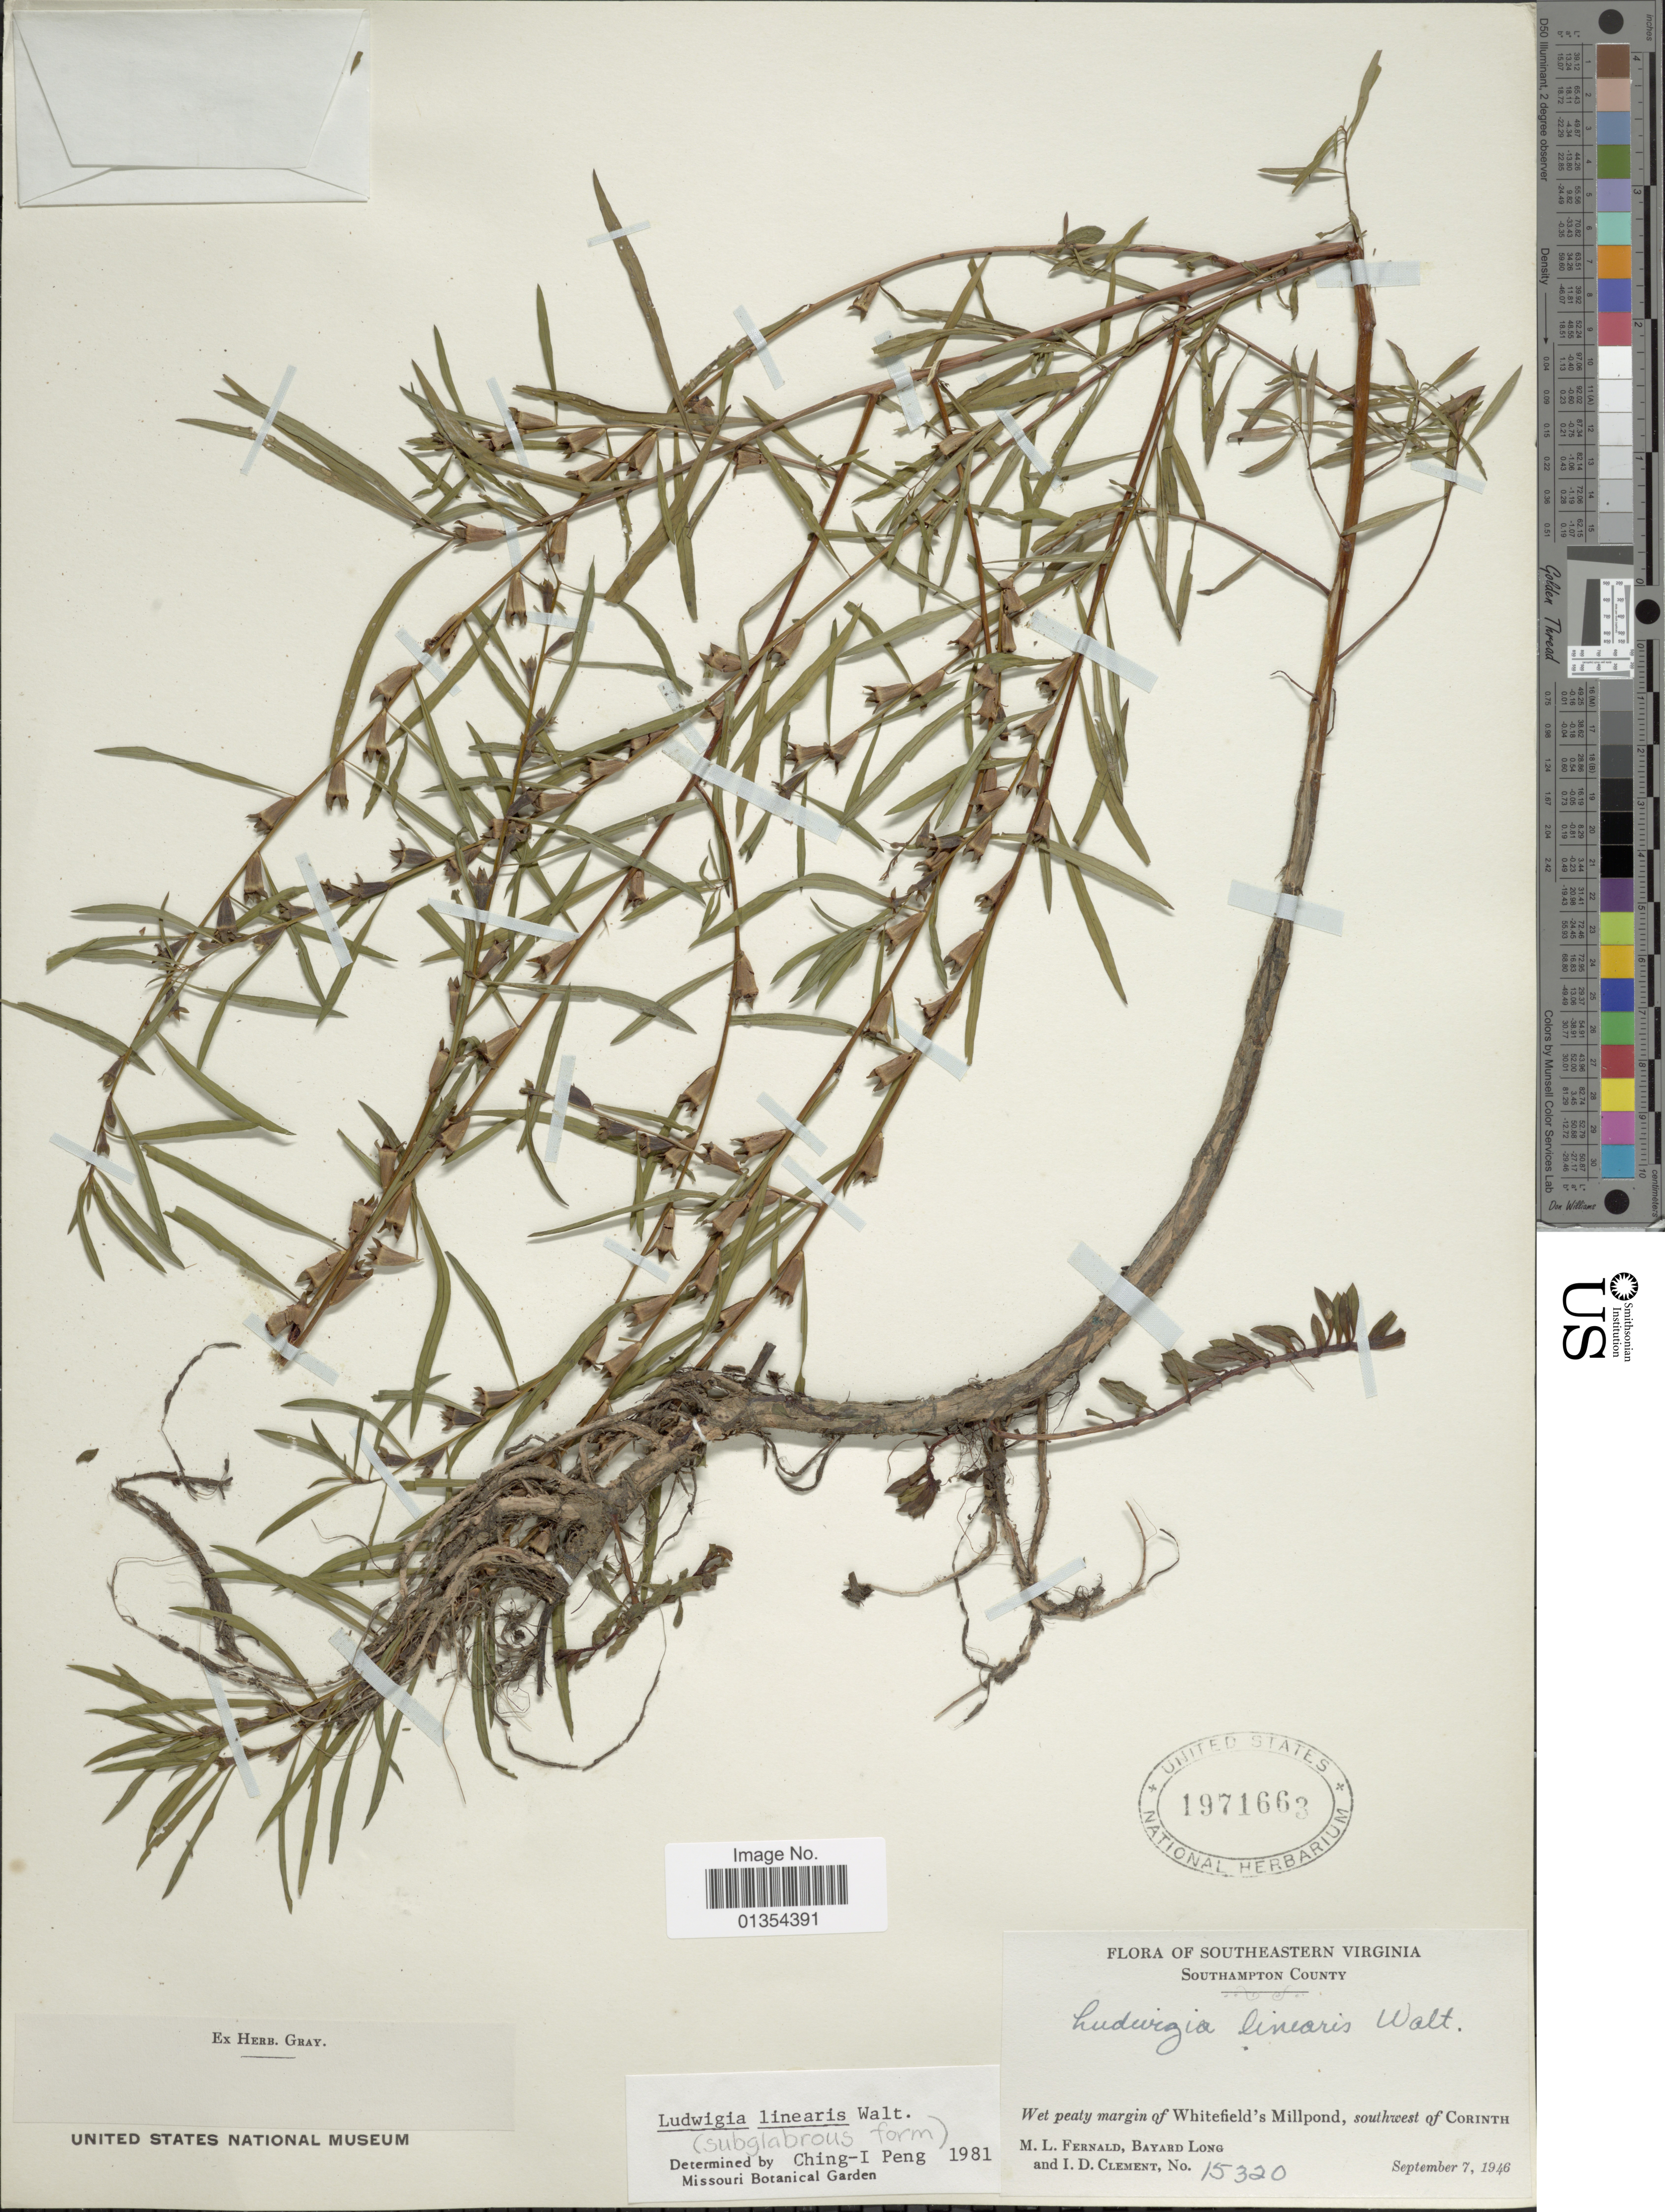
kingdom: Plantae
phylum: Tracheophyta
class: Magnoliopsida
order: Myrtales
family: Onagraceae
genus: Ludwigia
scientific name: Ludwigia linearis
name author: Walter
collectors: M. L. Fernald, B. Long & I. Clement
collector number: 15320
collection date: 1946-09-07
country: United States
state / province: Virginia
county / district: Southampton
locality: Southeastern Virginia, Southampton County, wet peaty margin of Whitefield's Millpond, southwest of Corinth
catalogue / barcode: US 1971663